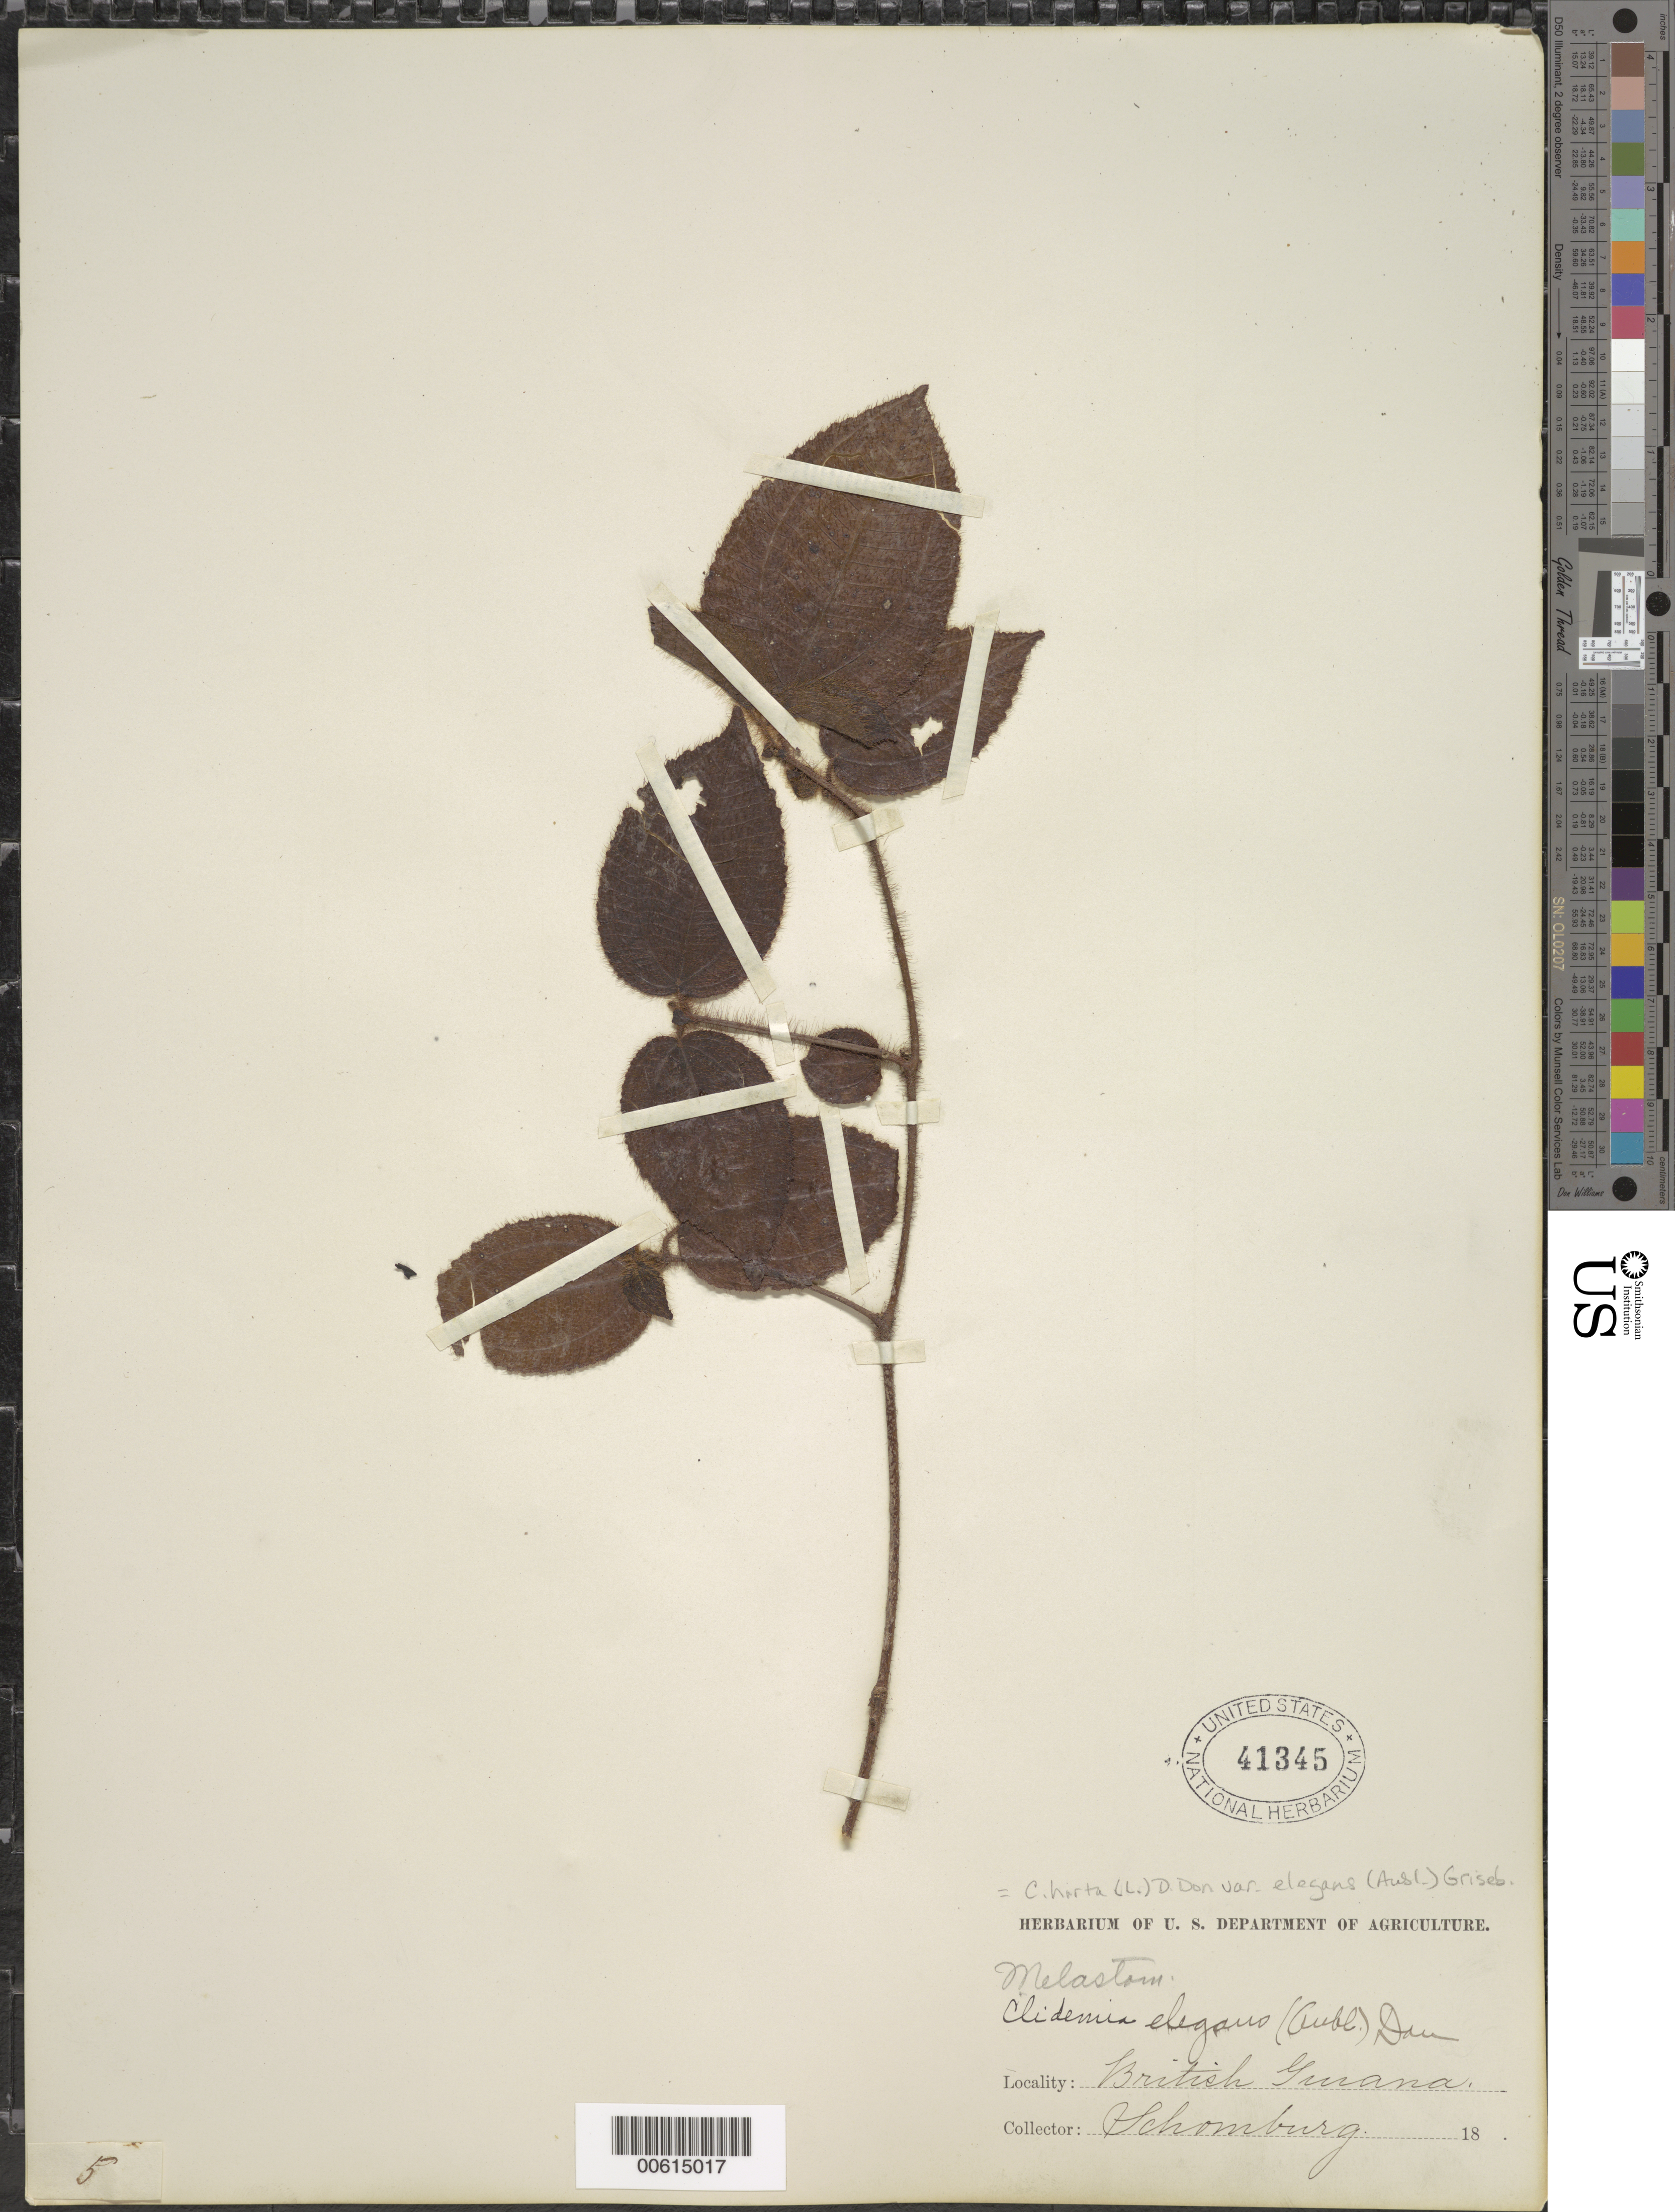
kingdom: Plantae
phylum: Tracheophyta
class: Magnoliopsida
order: Myrtales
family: Melastomataceae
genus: Clidemia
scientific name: Clidemia hirta var. elegans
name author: (Aubl.) Griseb.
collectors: R. H. Schomburgk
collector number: I 5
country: Guyana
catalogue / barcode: US 41345